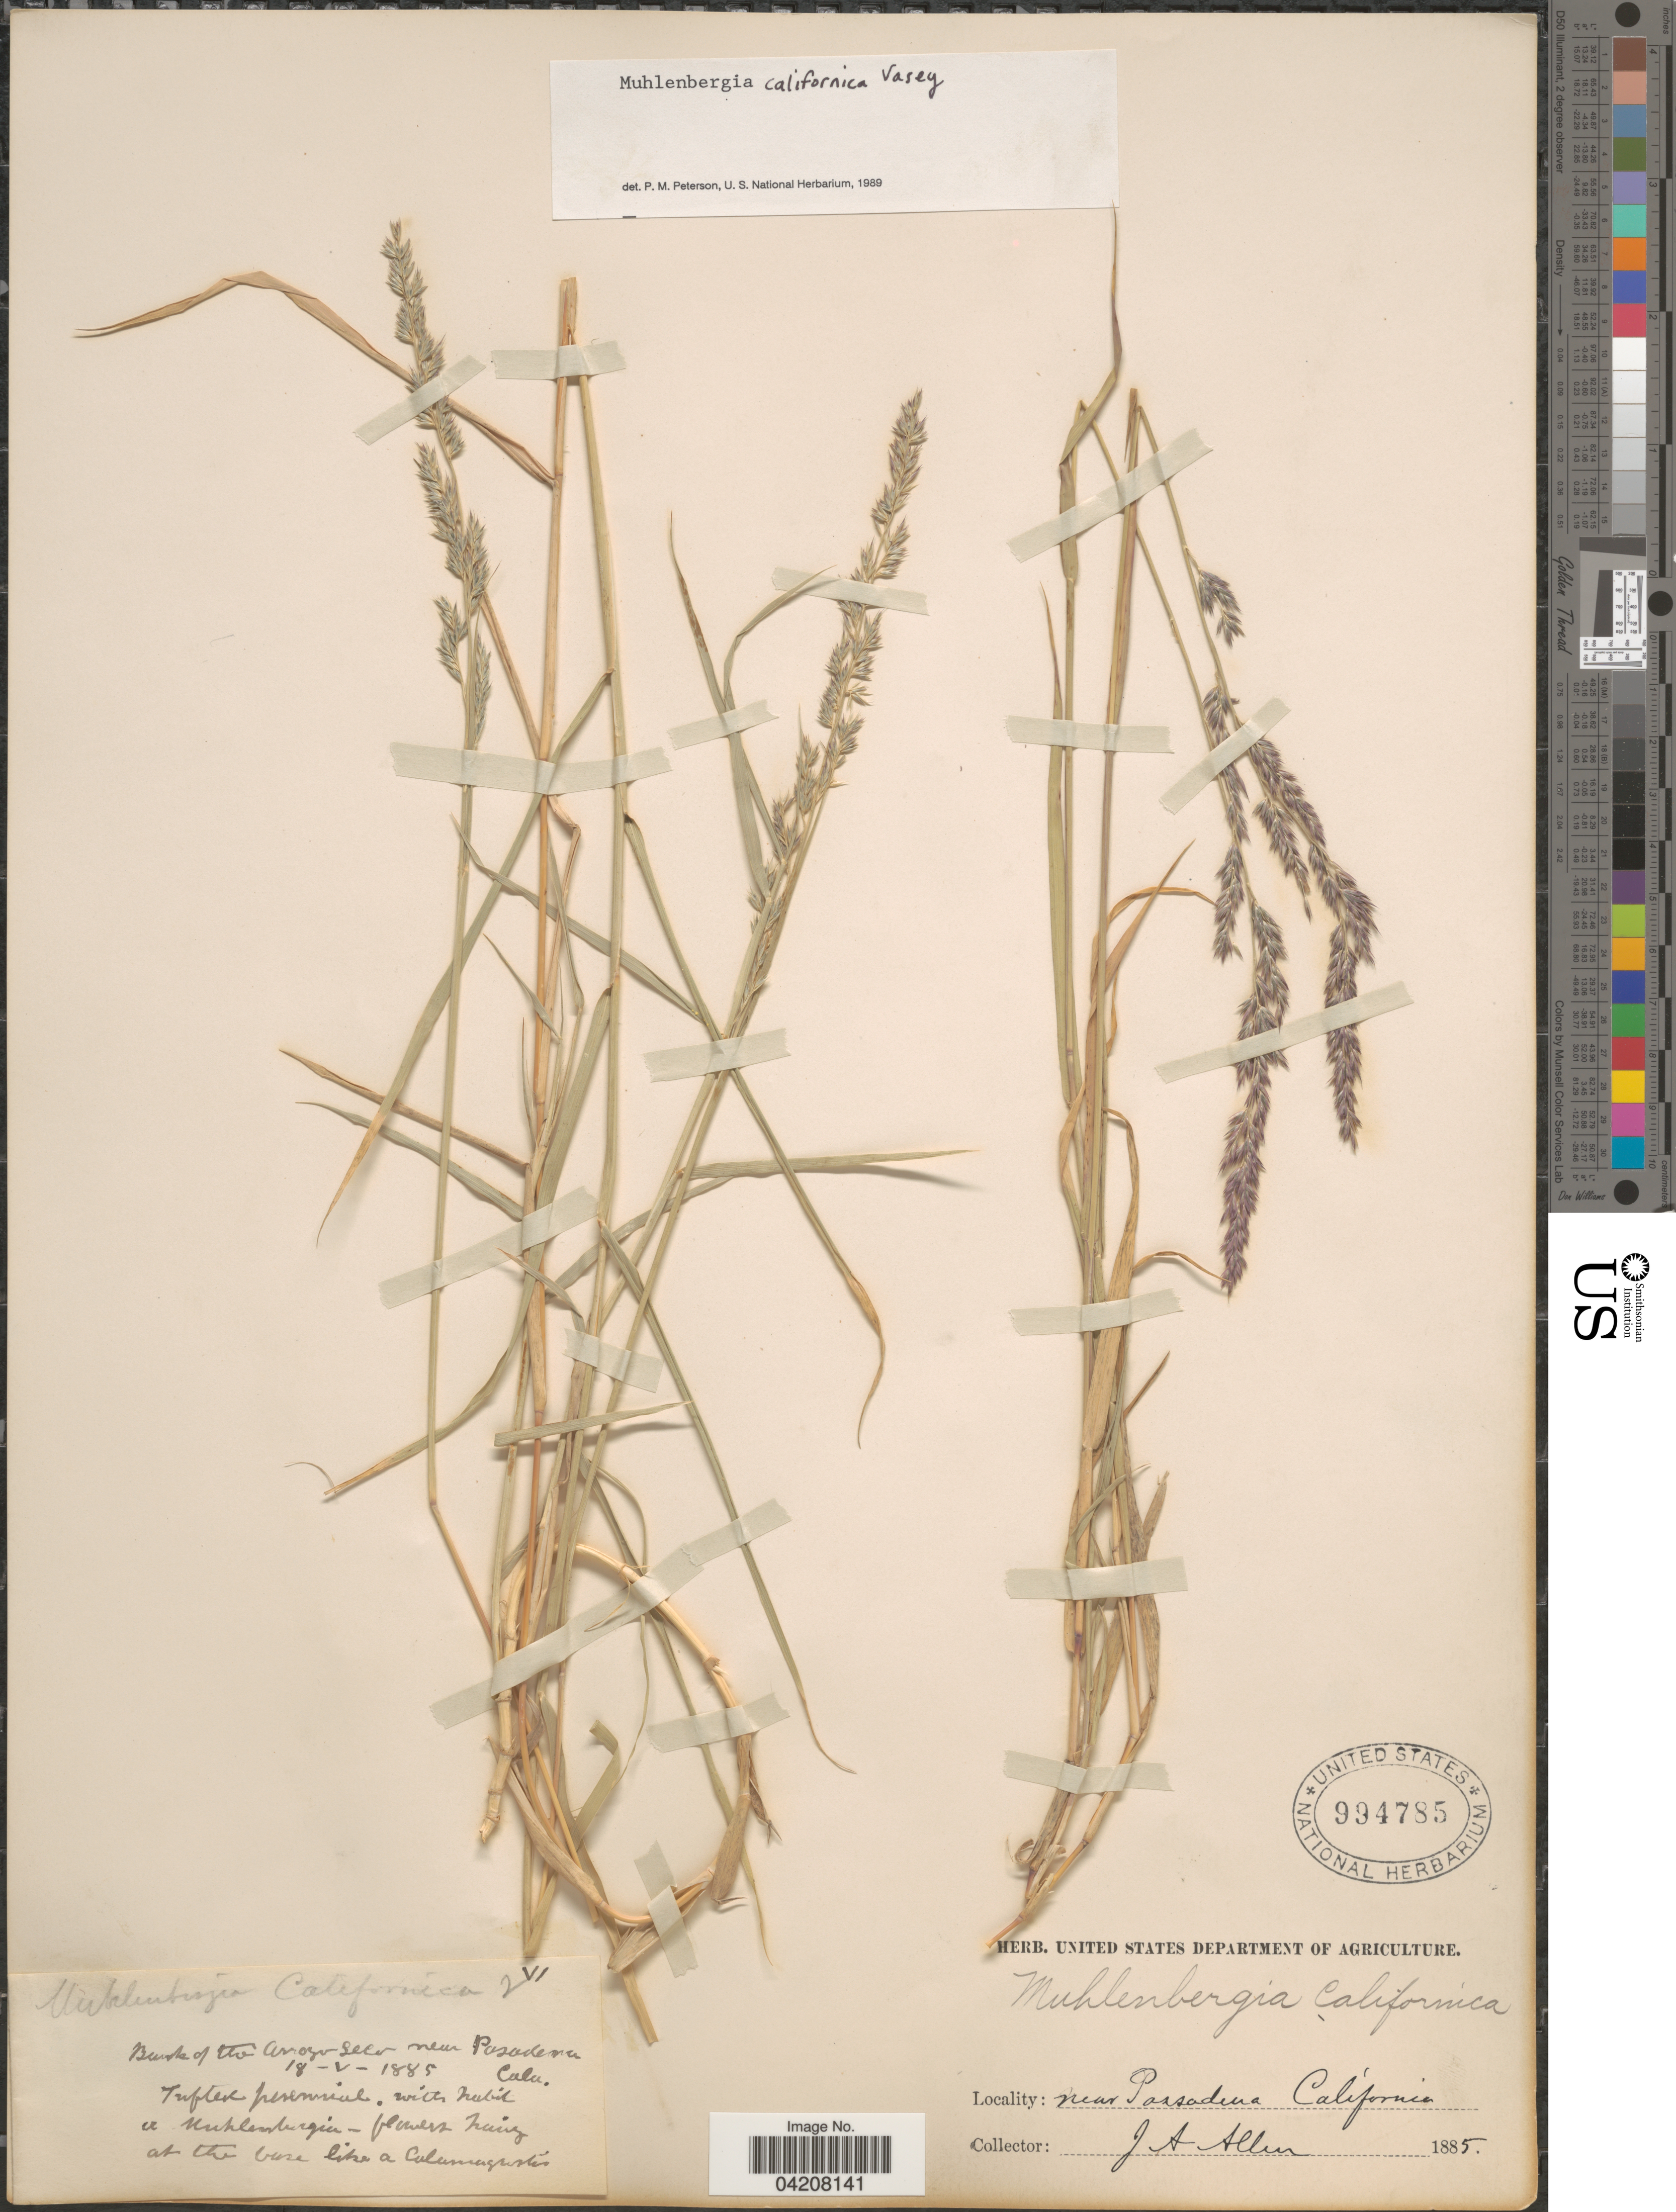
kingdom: Plantae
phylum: Tracheophyta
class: Liliopsida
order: Poales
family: Poaceae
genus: Muhlenbergia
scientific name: Muhlenbergia californica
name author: Vasey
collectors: J. Allen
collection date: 1885-05-18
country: United States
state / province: California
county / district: Los Angeles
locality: Bank of the Arroyo Seco near Pasadena.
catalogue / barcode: US 994785